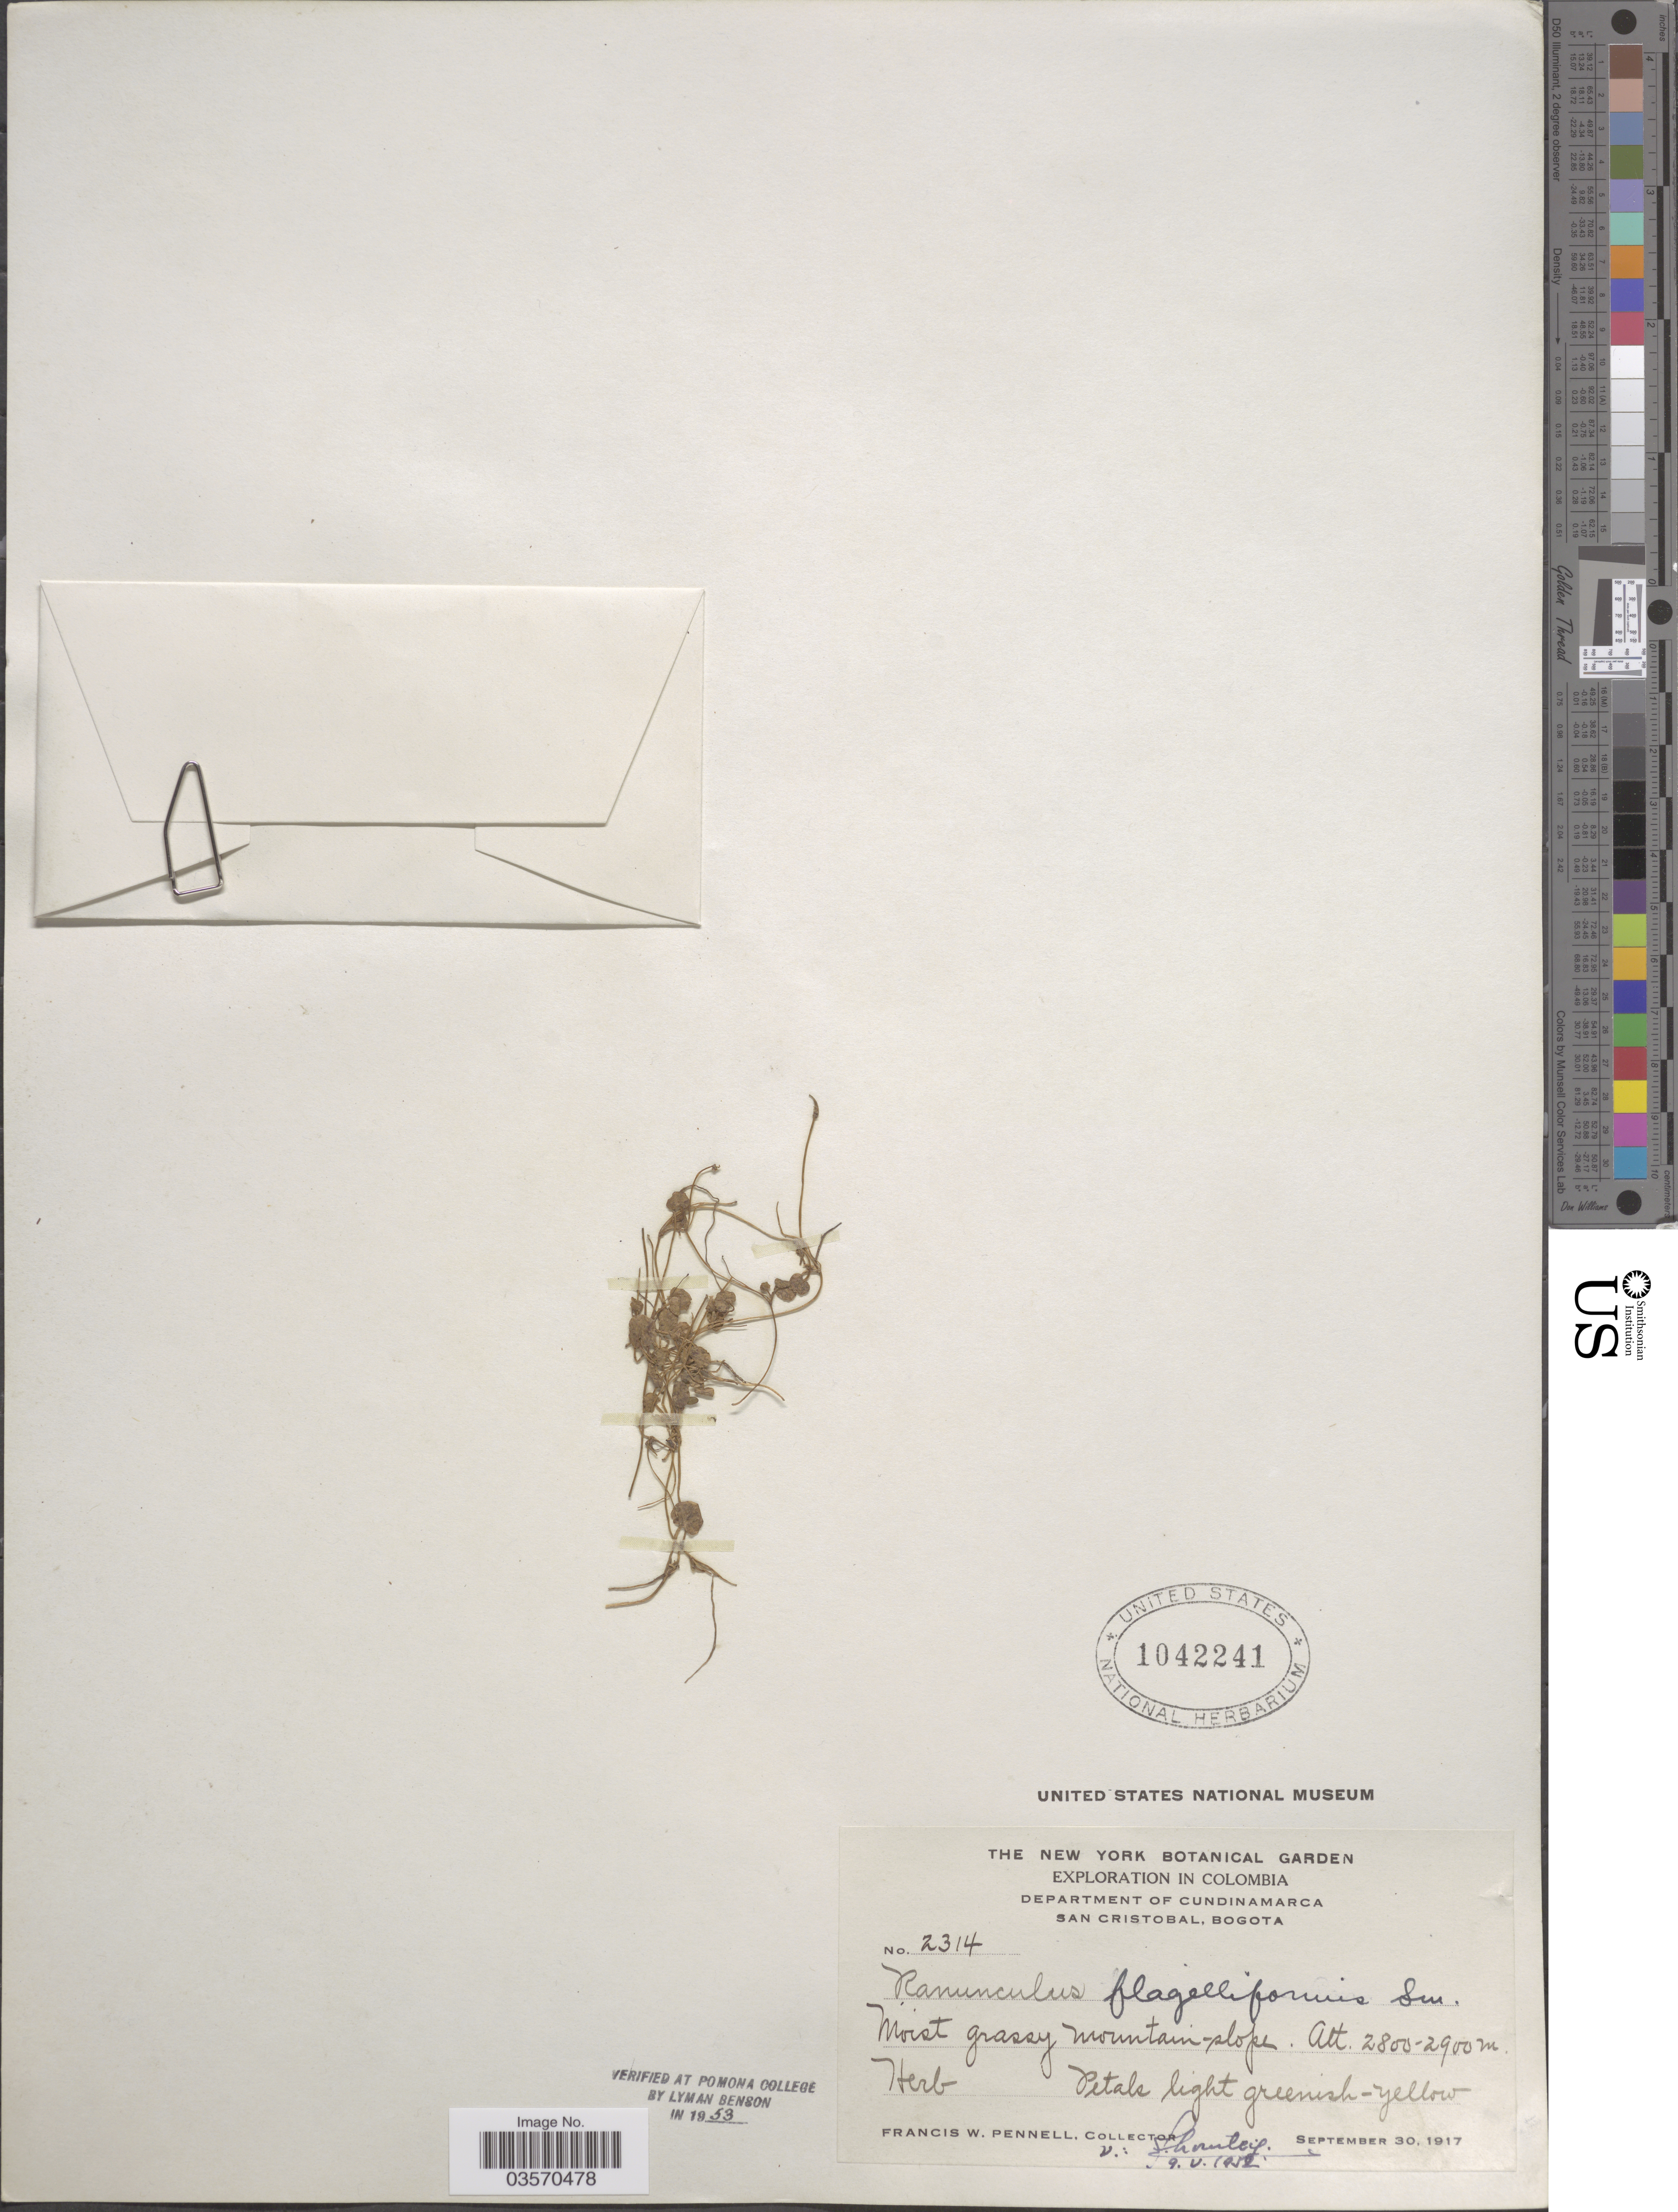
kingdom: Plantae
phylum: Tracheophyta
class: Magnoliopsida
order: Ranunculales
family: Ranunculaceae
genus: Ranunculus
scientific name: Ranunculus flagelliformis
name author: Sm.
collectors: F. W. Pennell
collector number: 2314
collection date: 1917-09-30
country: Colombia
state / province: Cundinamarca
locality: Department of Cundinamarca. San Cristobal, Bogota. Moist grassy mountain-slope.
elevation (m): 2800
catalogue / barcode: US 1042241